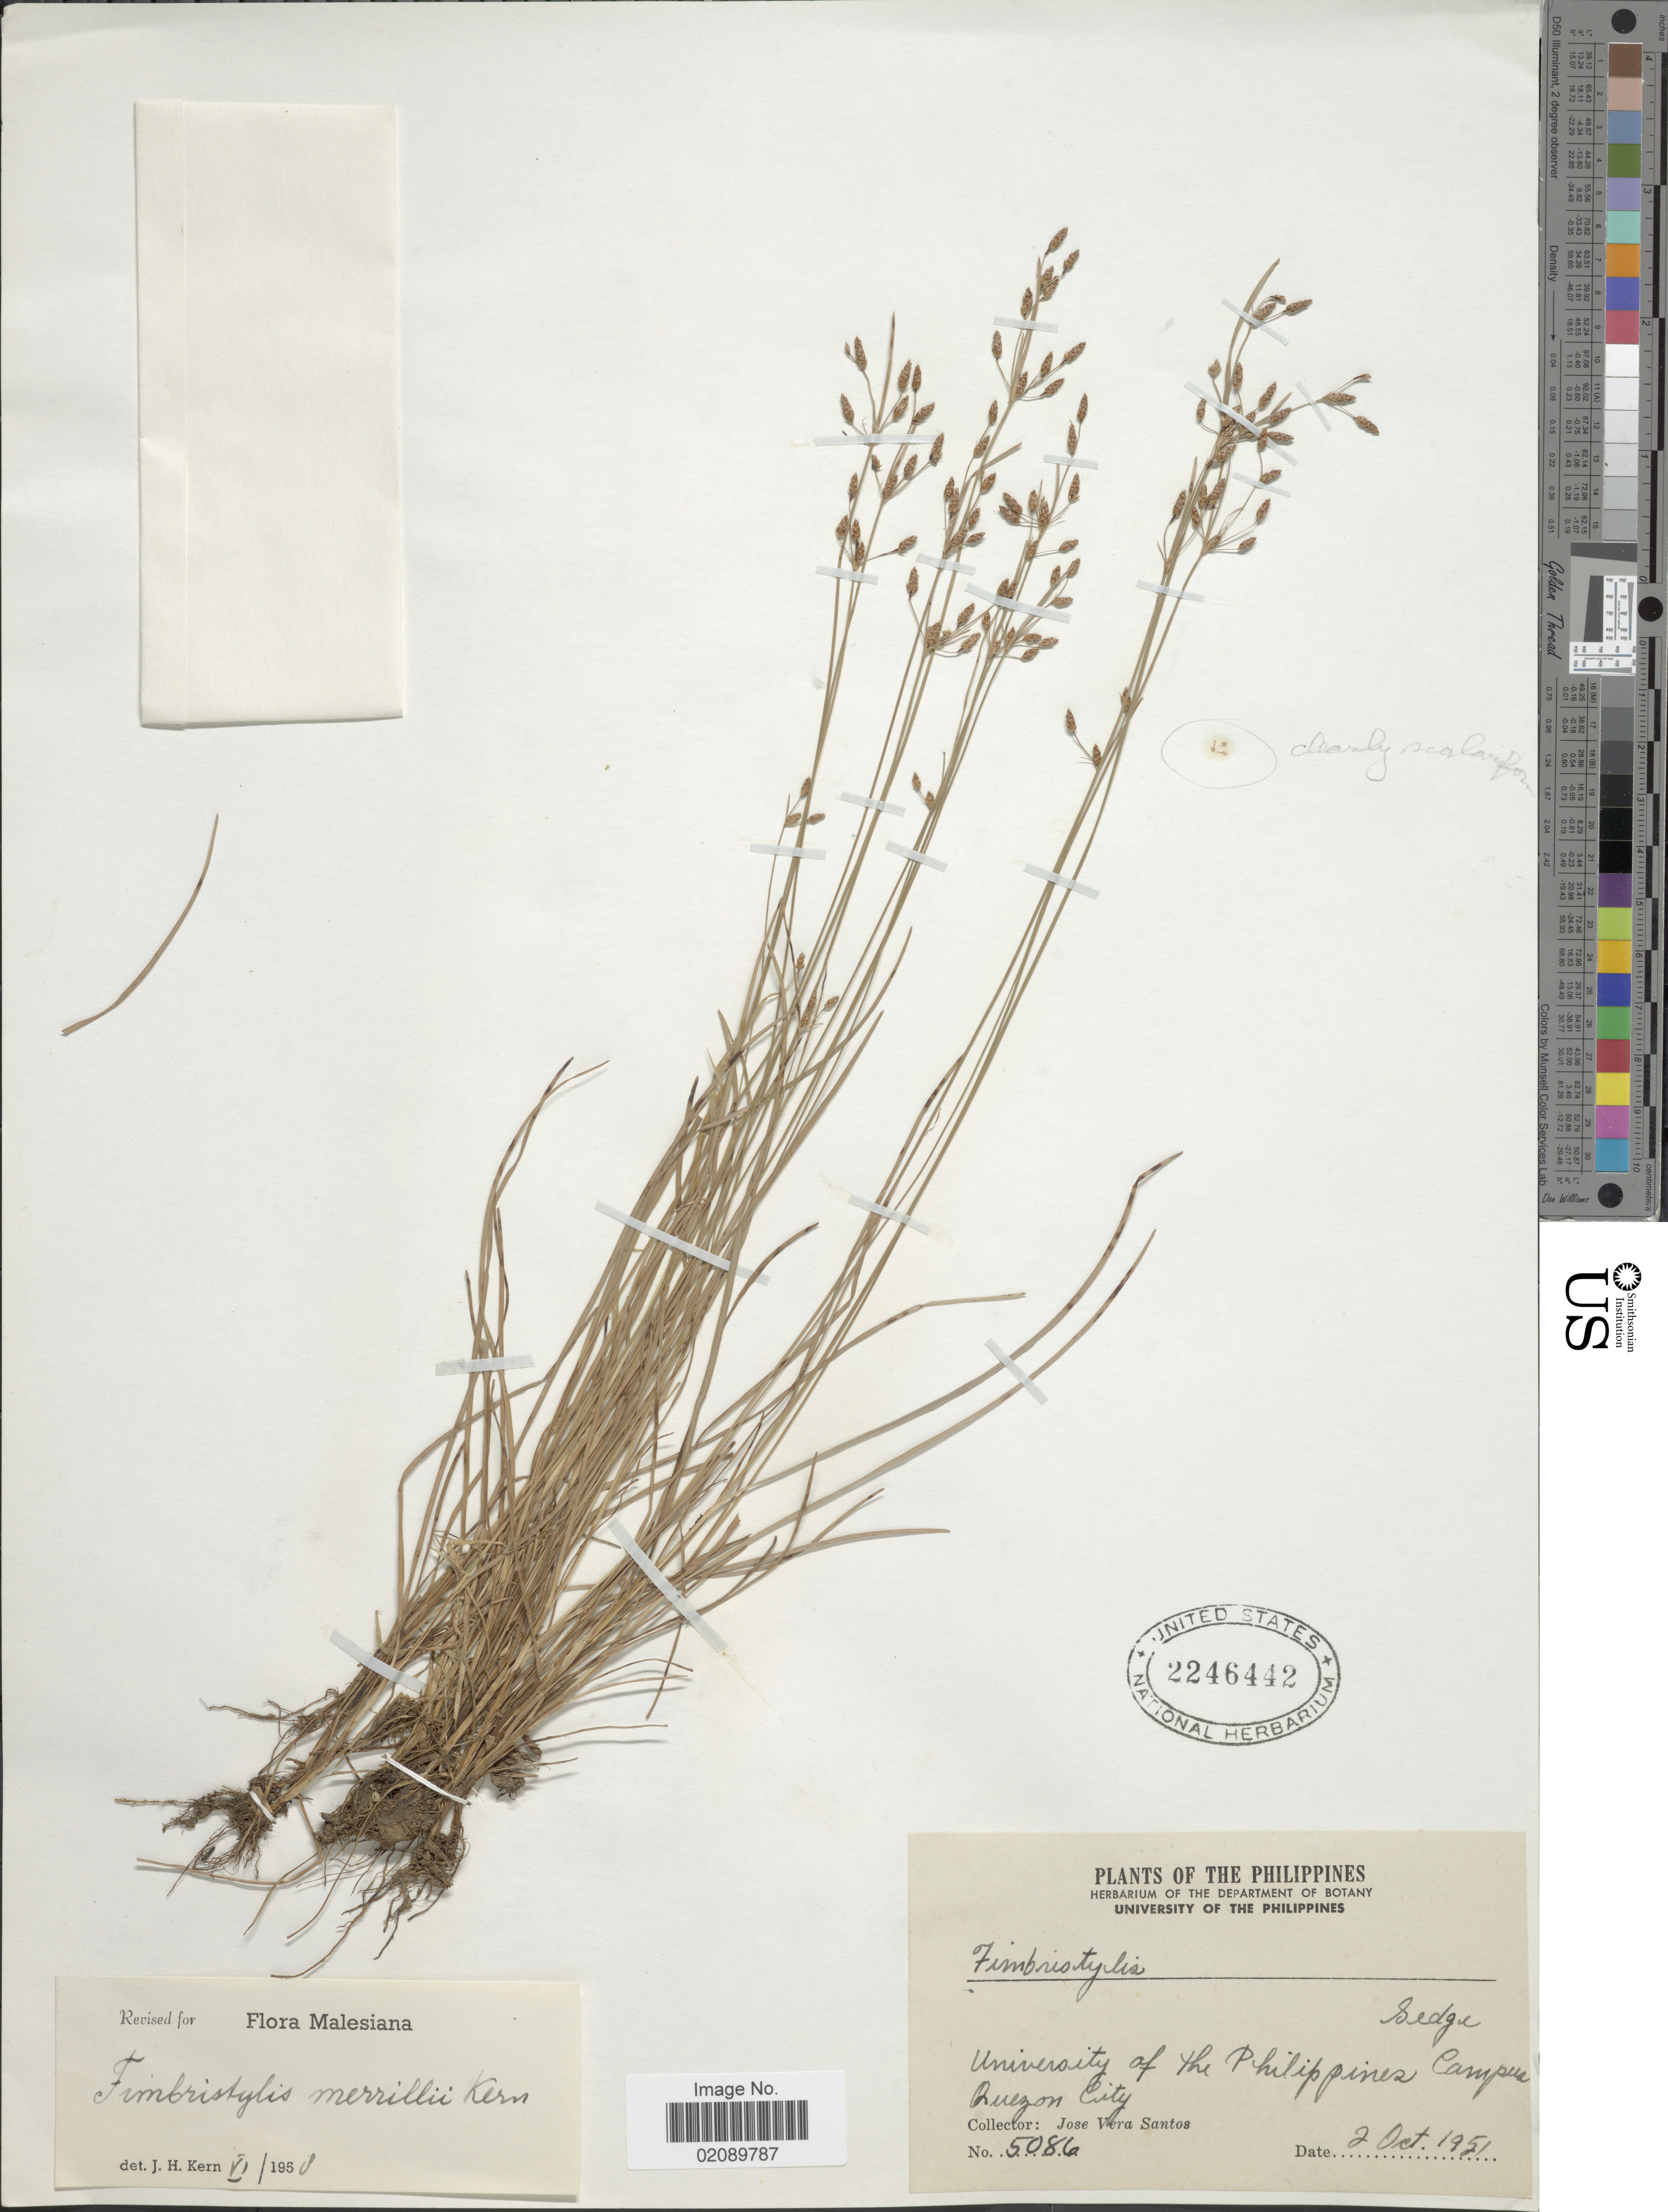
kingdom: Plantae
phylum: Tracheophyta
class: Liliopsida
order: Poales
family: Cyperaceae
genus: Fimbristylis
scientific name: Fimbristylis merrillii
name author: J. Kern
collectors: J. Santos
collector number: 5086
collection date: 1951-10-02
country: Philippines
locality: University of the Philippines Campus, Quezon City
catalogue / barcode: US 2246442